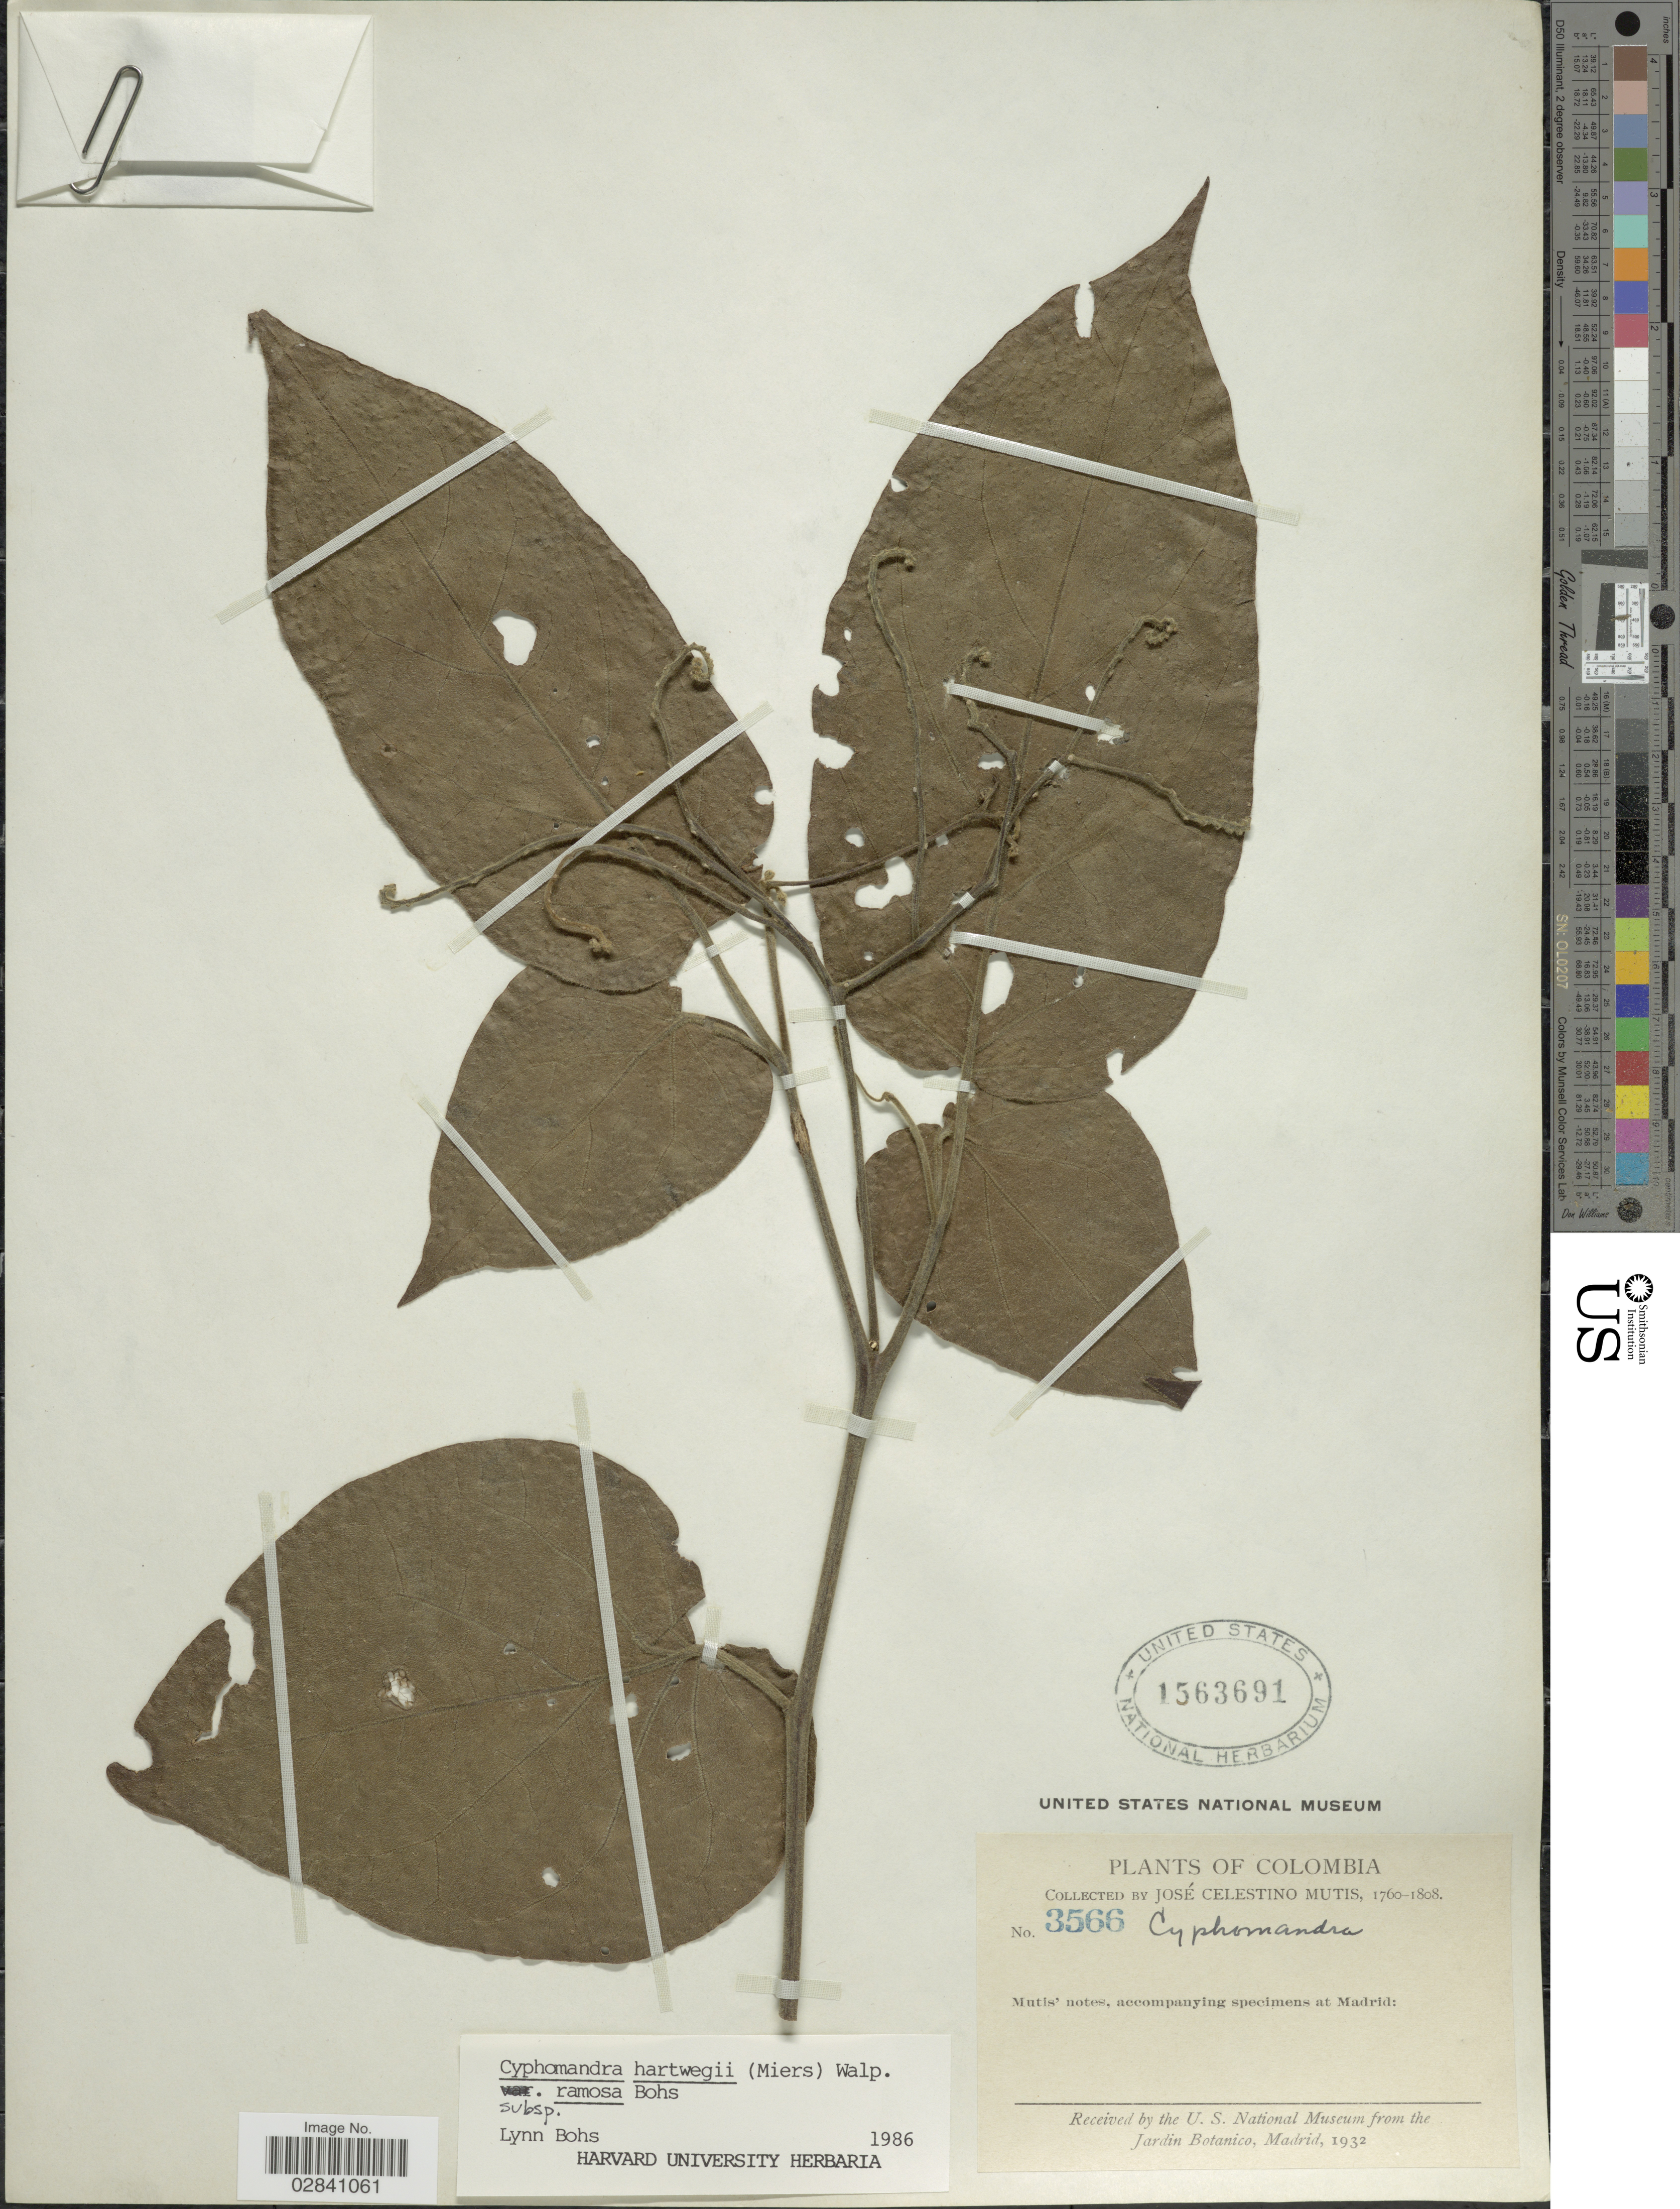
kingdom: Plantae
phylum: Tracheophyta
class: Magnoliopsida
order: Solanales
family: Solanaceae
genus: Cyphomandra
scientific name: Cyphomandra hartwegii subsp. ramosa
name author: Bohs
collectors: J. C. B. Mutis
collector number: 3566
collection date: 1760/1808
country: Colombia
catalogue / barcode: US 1563691